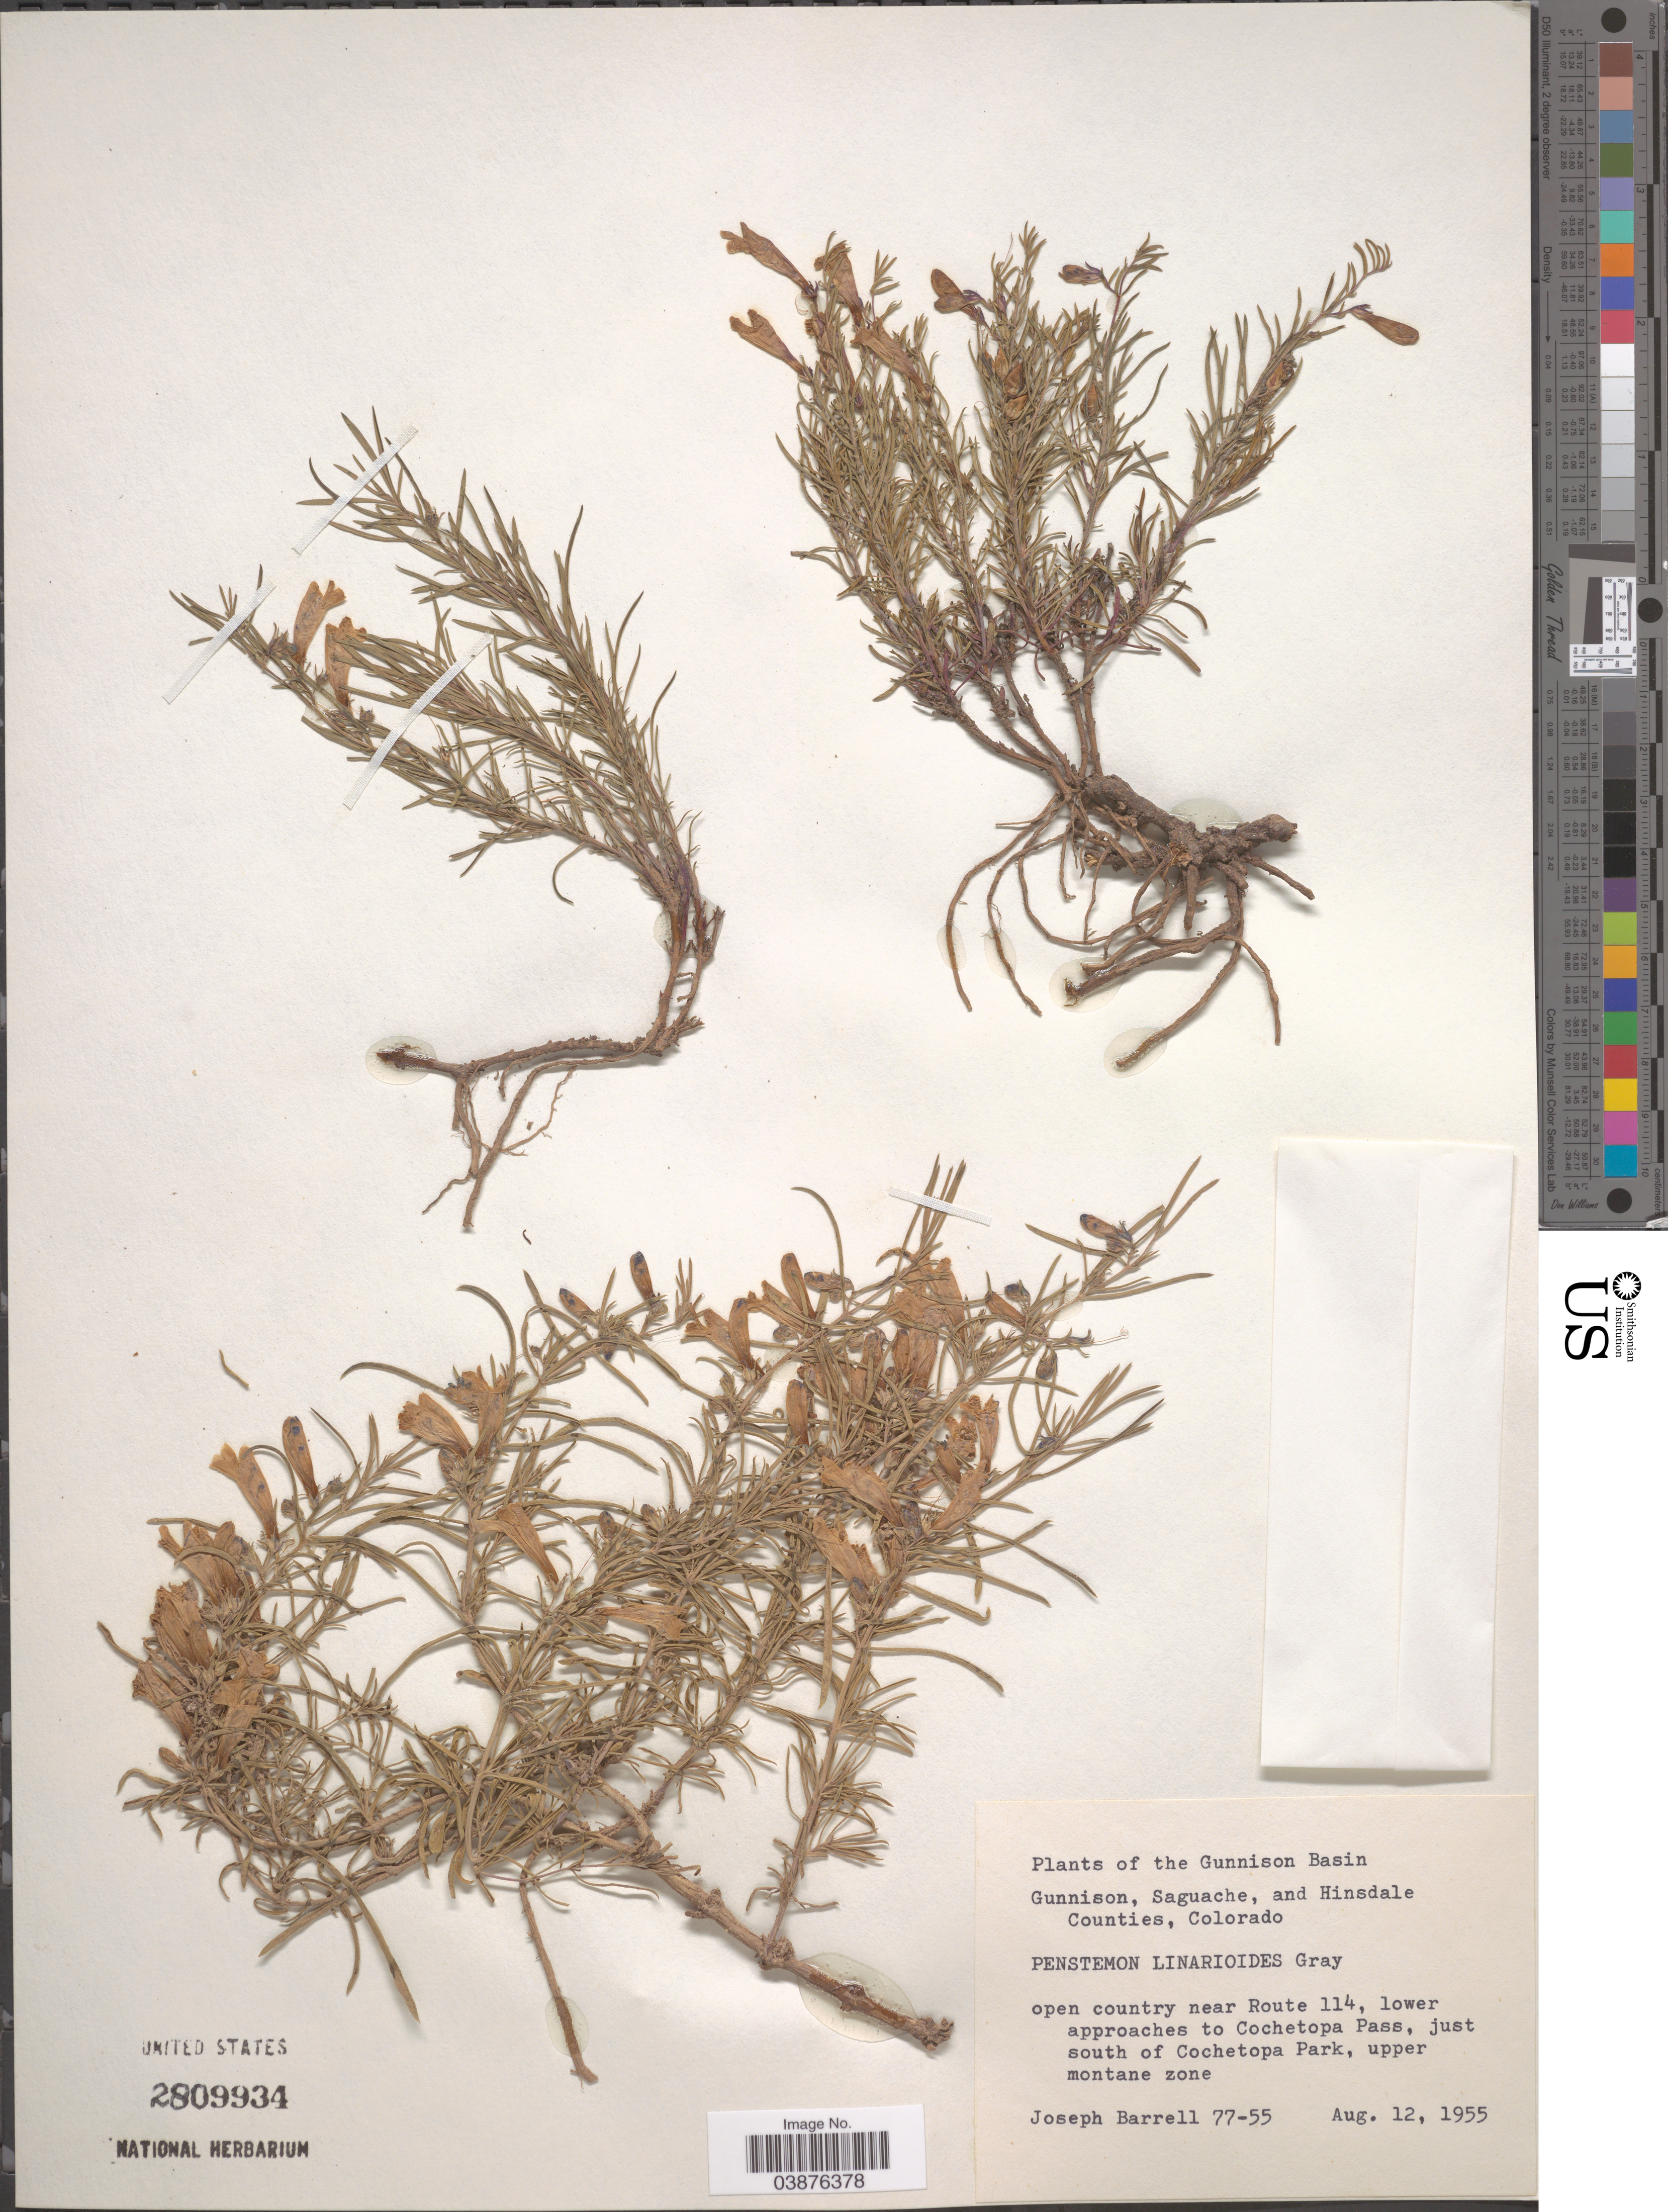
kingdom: Plantae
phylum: Tracheophyta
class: Magnoliopsida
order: Lamiales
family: Plantaginaceae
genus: Penstemon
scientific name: Penstemon linarioides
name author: A. Gray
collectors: J. Barrell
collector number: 77-55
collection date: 1955-08-12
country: United States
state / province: Colorado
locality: The Gunnison Basin. Open country near Route 114, lower approaches to Cochetopa Pass, just south of Cochetopa Park, upper montane zone.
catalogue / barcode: US 2809934